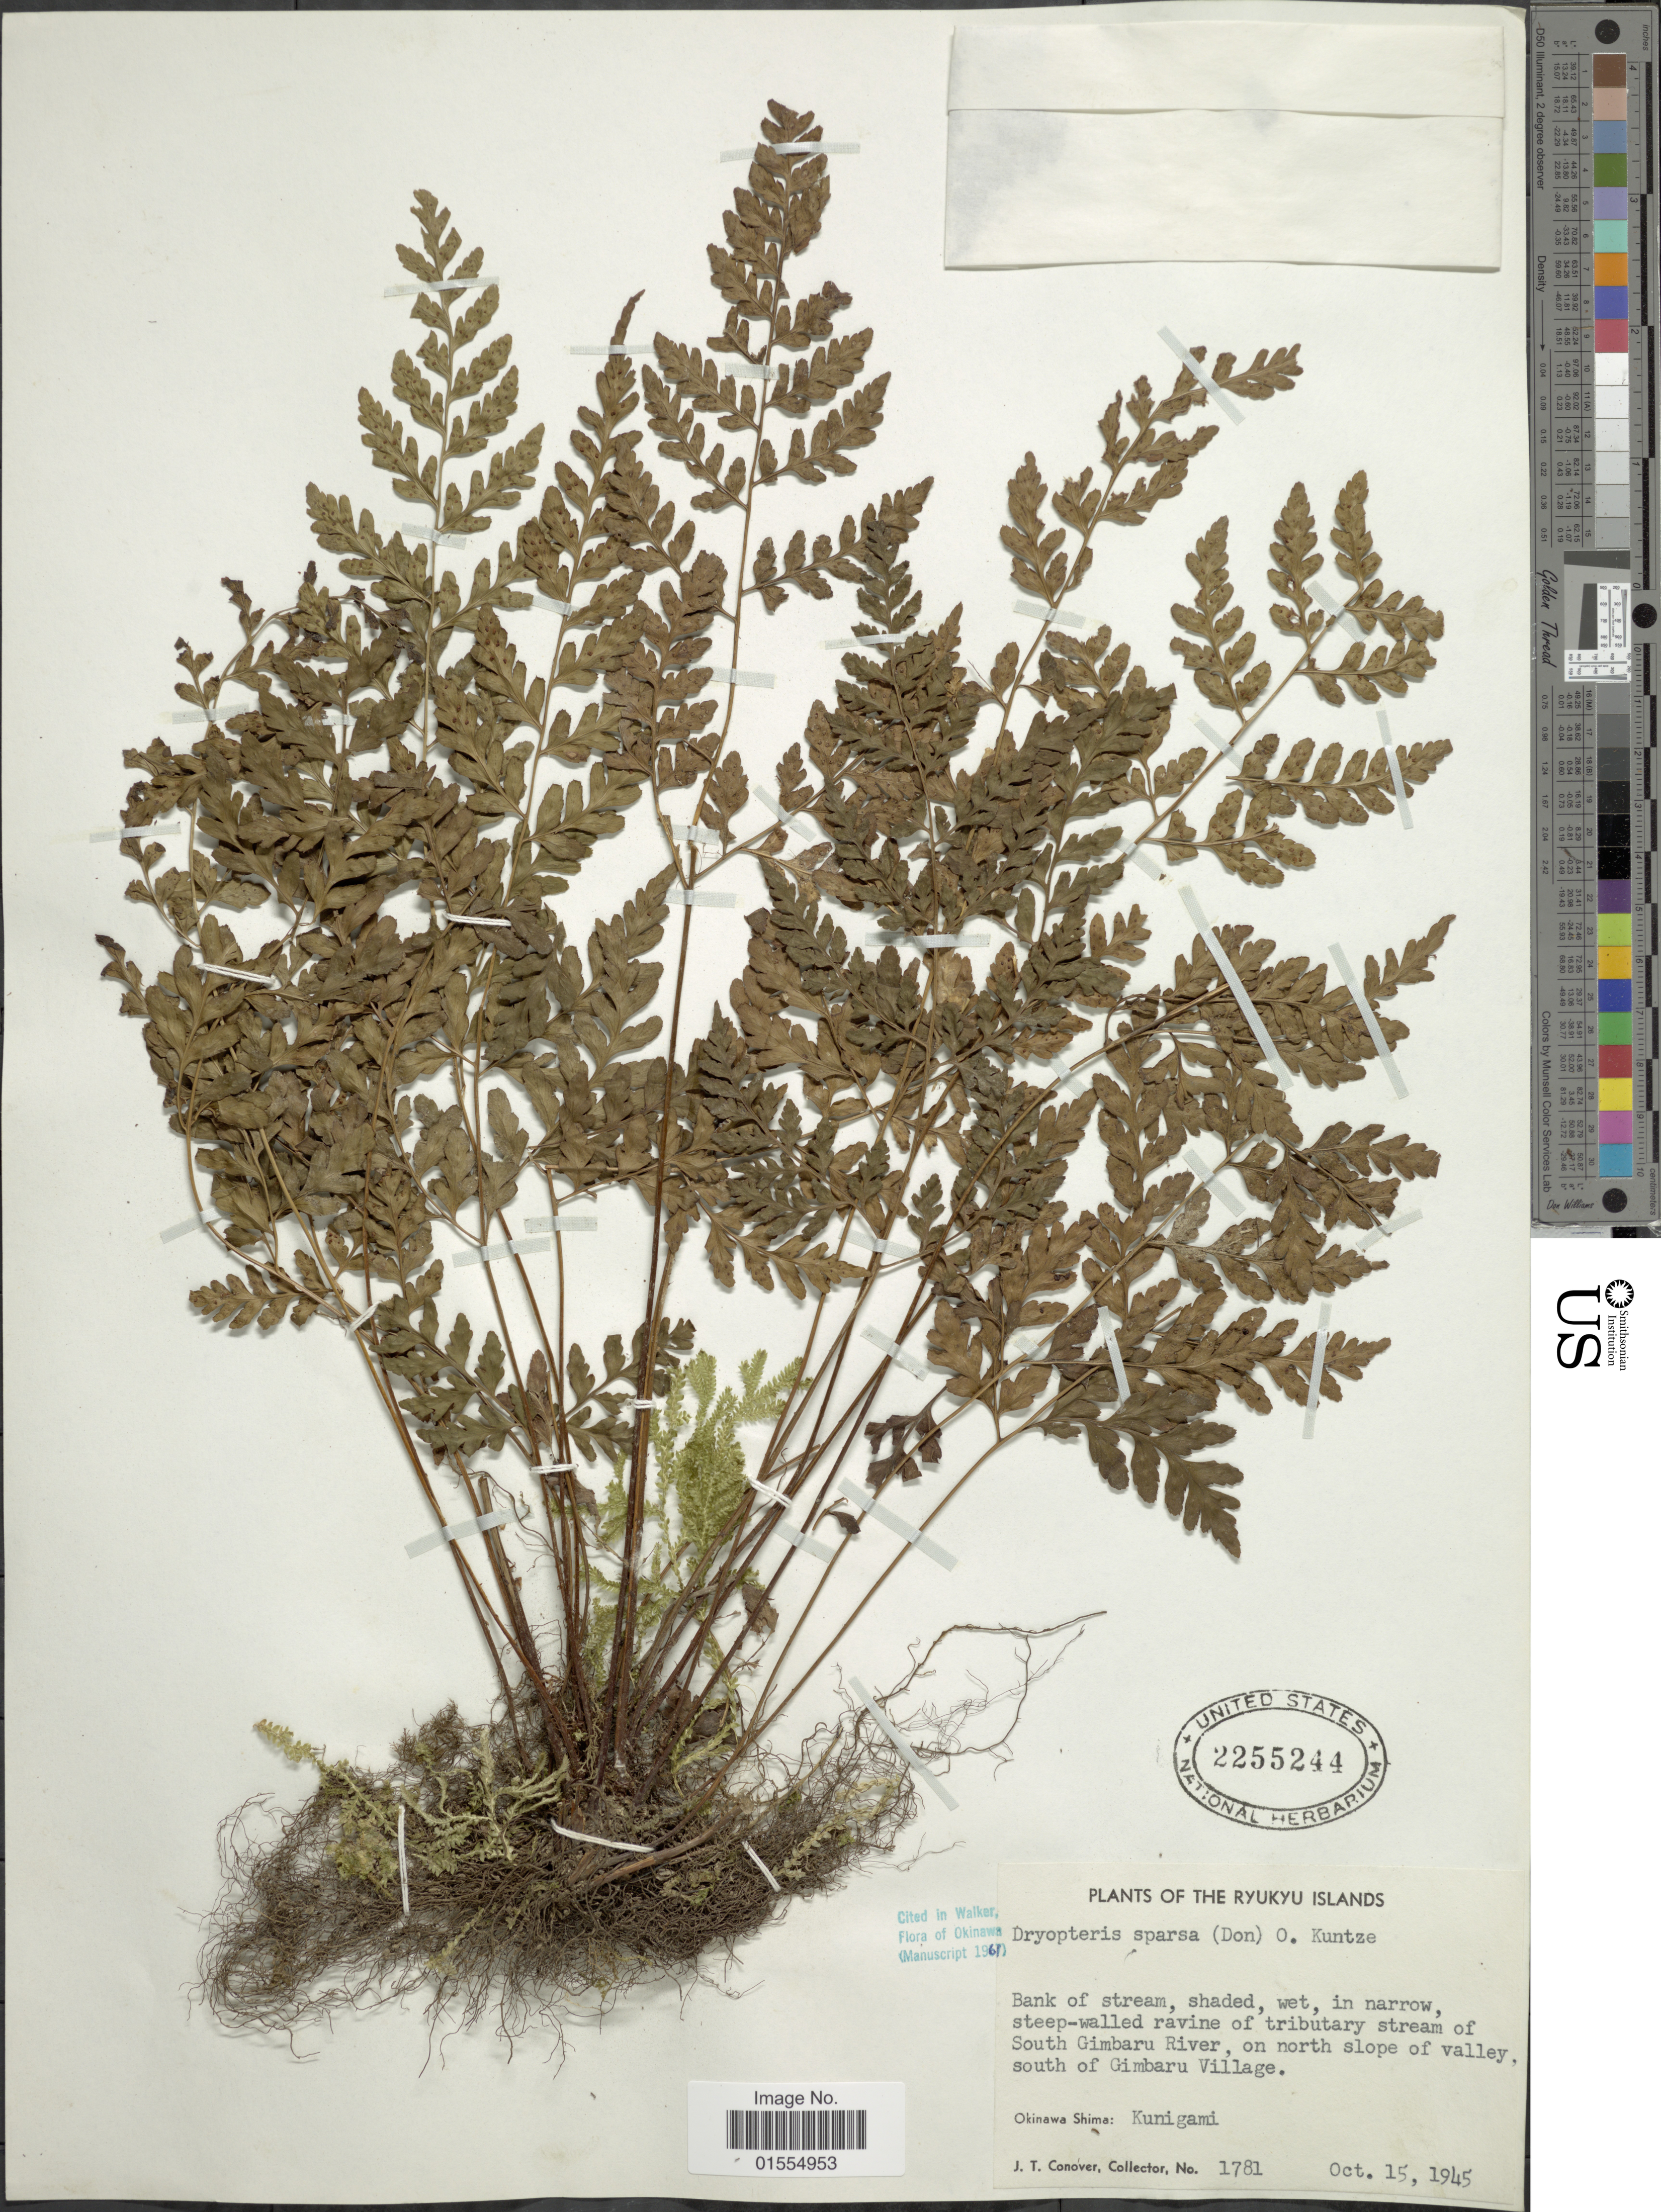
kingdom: Plantae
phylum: Tracheophyta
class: Polypodiopsida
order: Polypodiales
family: Dryopteridaceae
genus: Dryopteris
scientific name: Dryopteris sparsa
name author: (D. Don) Kuntze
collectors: J. T. Conover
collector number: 1781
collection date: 1945-10-15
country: Japan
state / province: Okinawa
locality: Ryukyu Islands, In narrow, steep-walled ravine of tributary stream of South Gimbaru River, on north slope of valley, South of Gimbaru Village, Okinawa Shima: Kunigami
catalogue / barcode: US 2255244